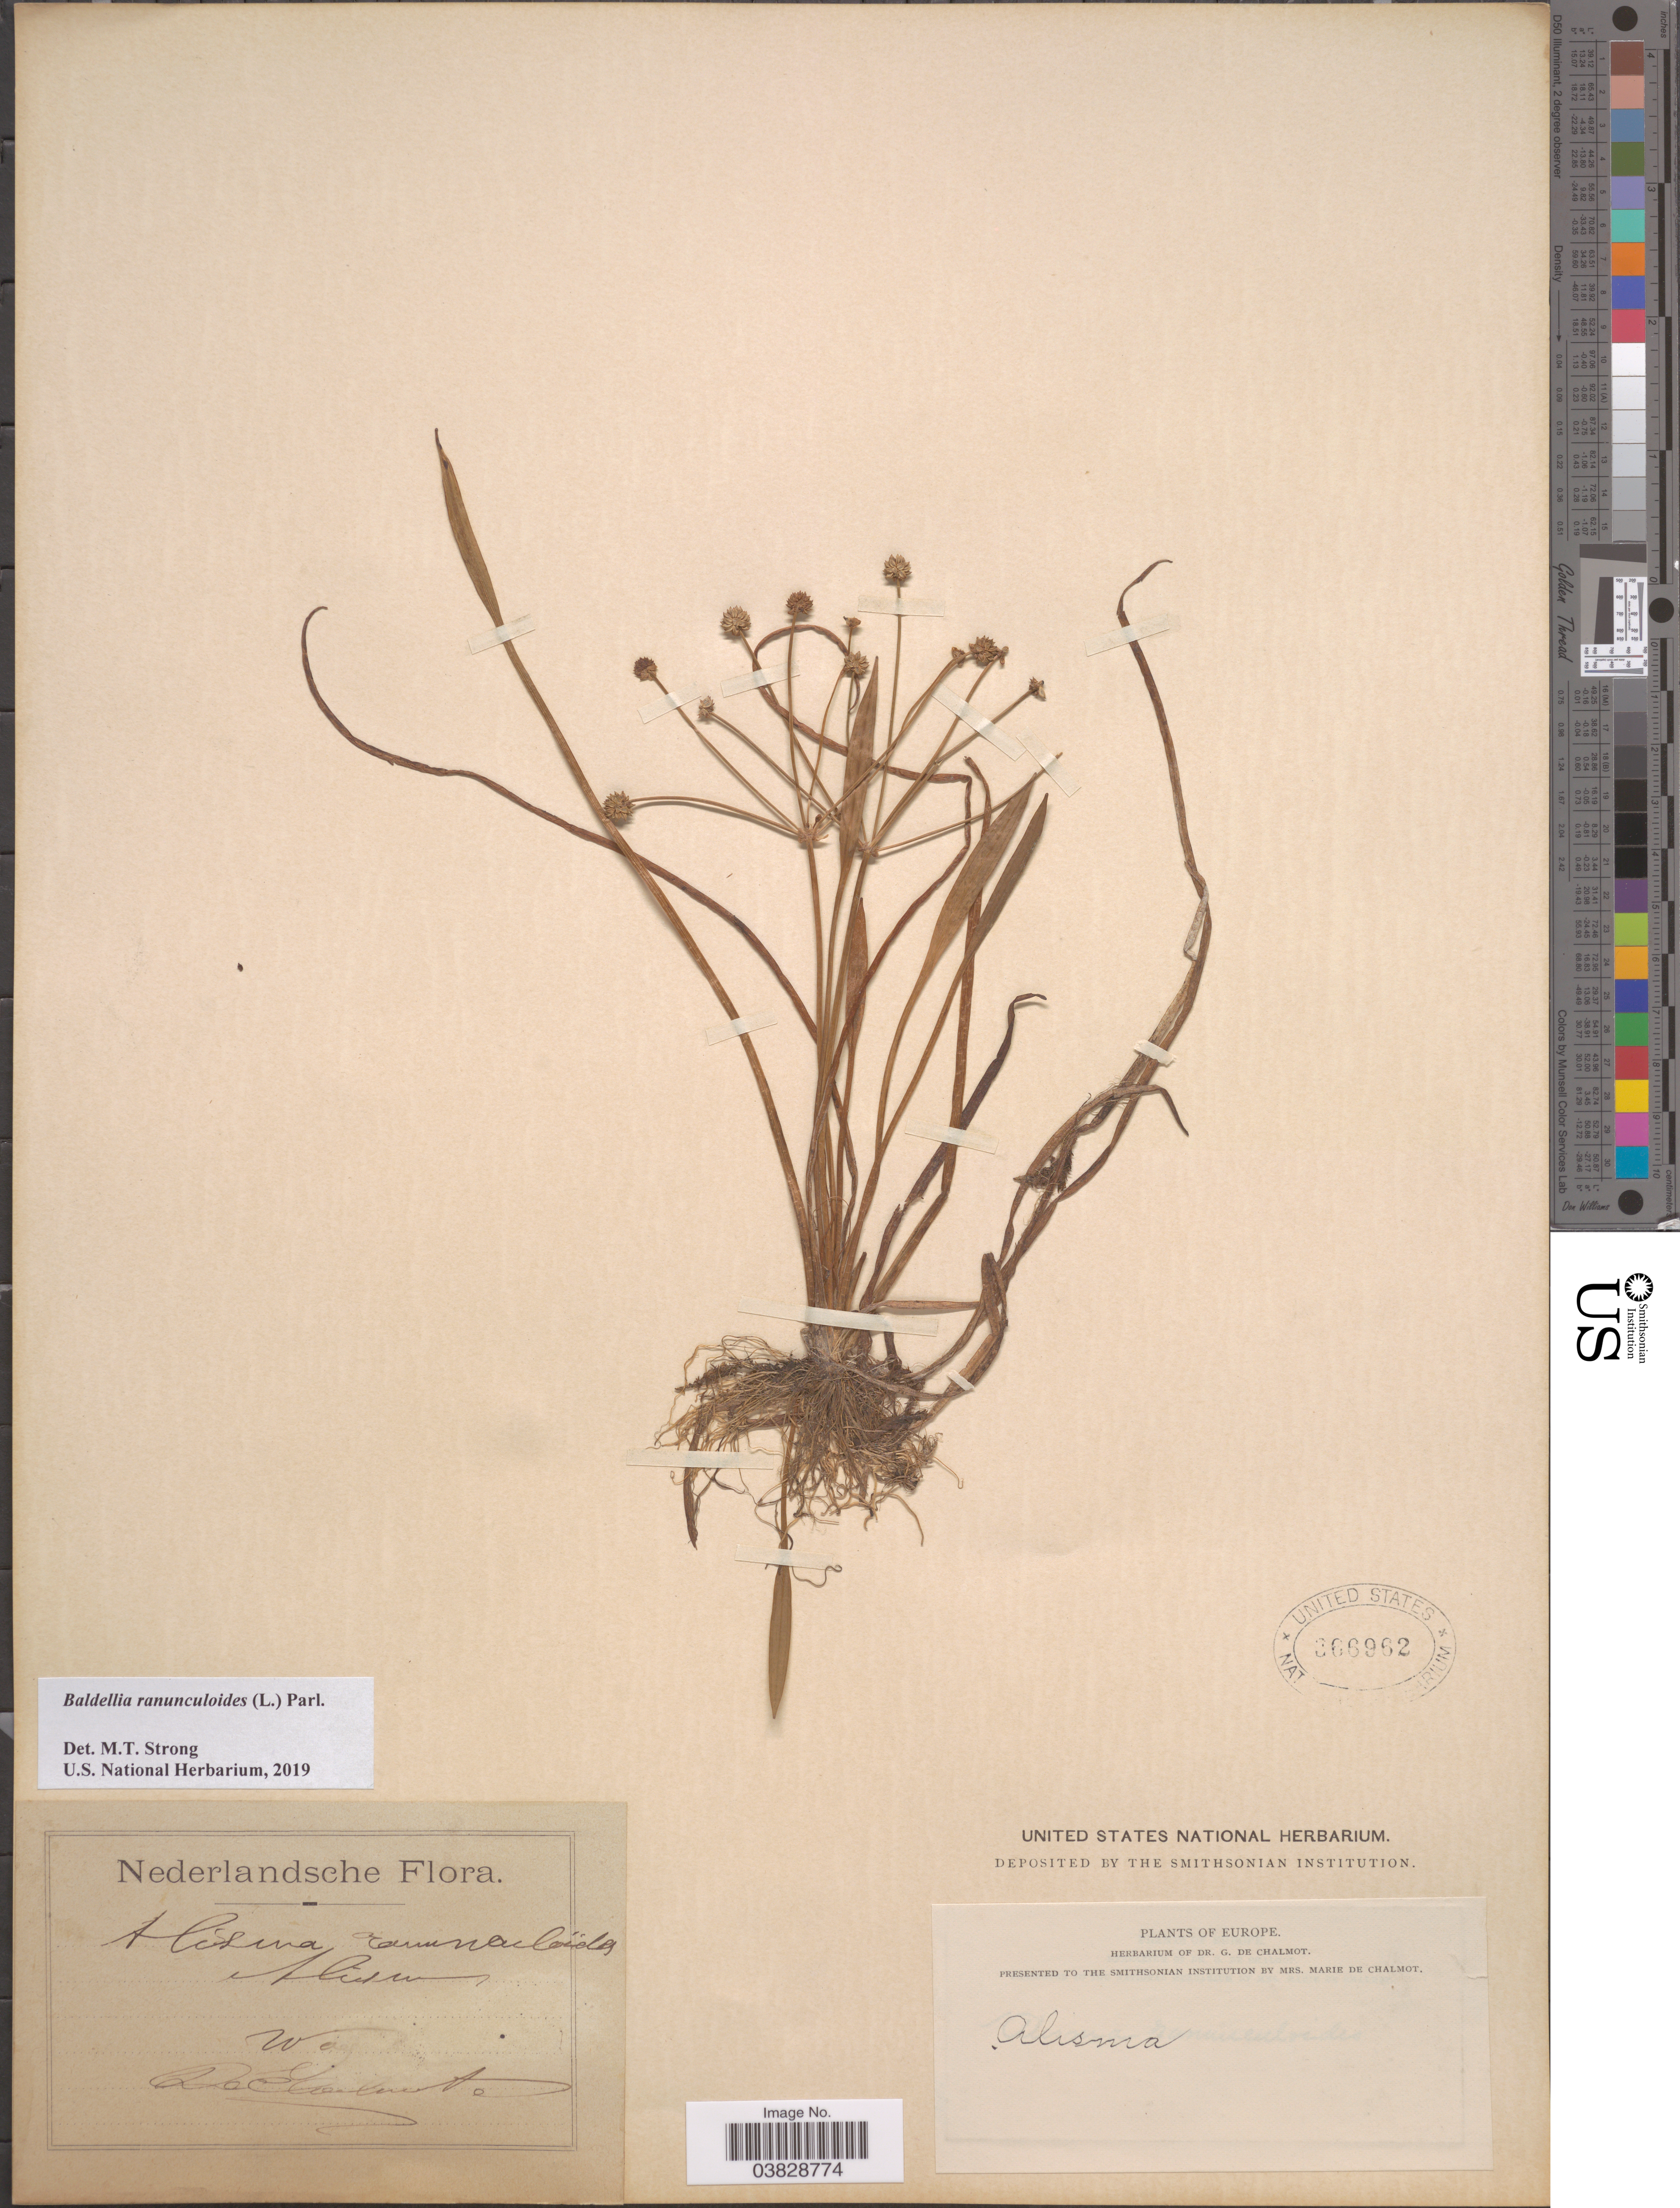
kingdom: Plantae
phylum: Tracheophyta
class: Liliopsida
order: Alismatales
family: Alismataceae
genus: Baldellia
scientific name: Baldellia ranunculoides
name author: (L.) Parl.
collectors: G. de Chalmot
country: Netherlands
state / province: Gelderland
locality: Nederlandsche. Wag.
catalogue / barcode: US 366962